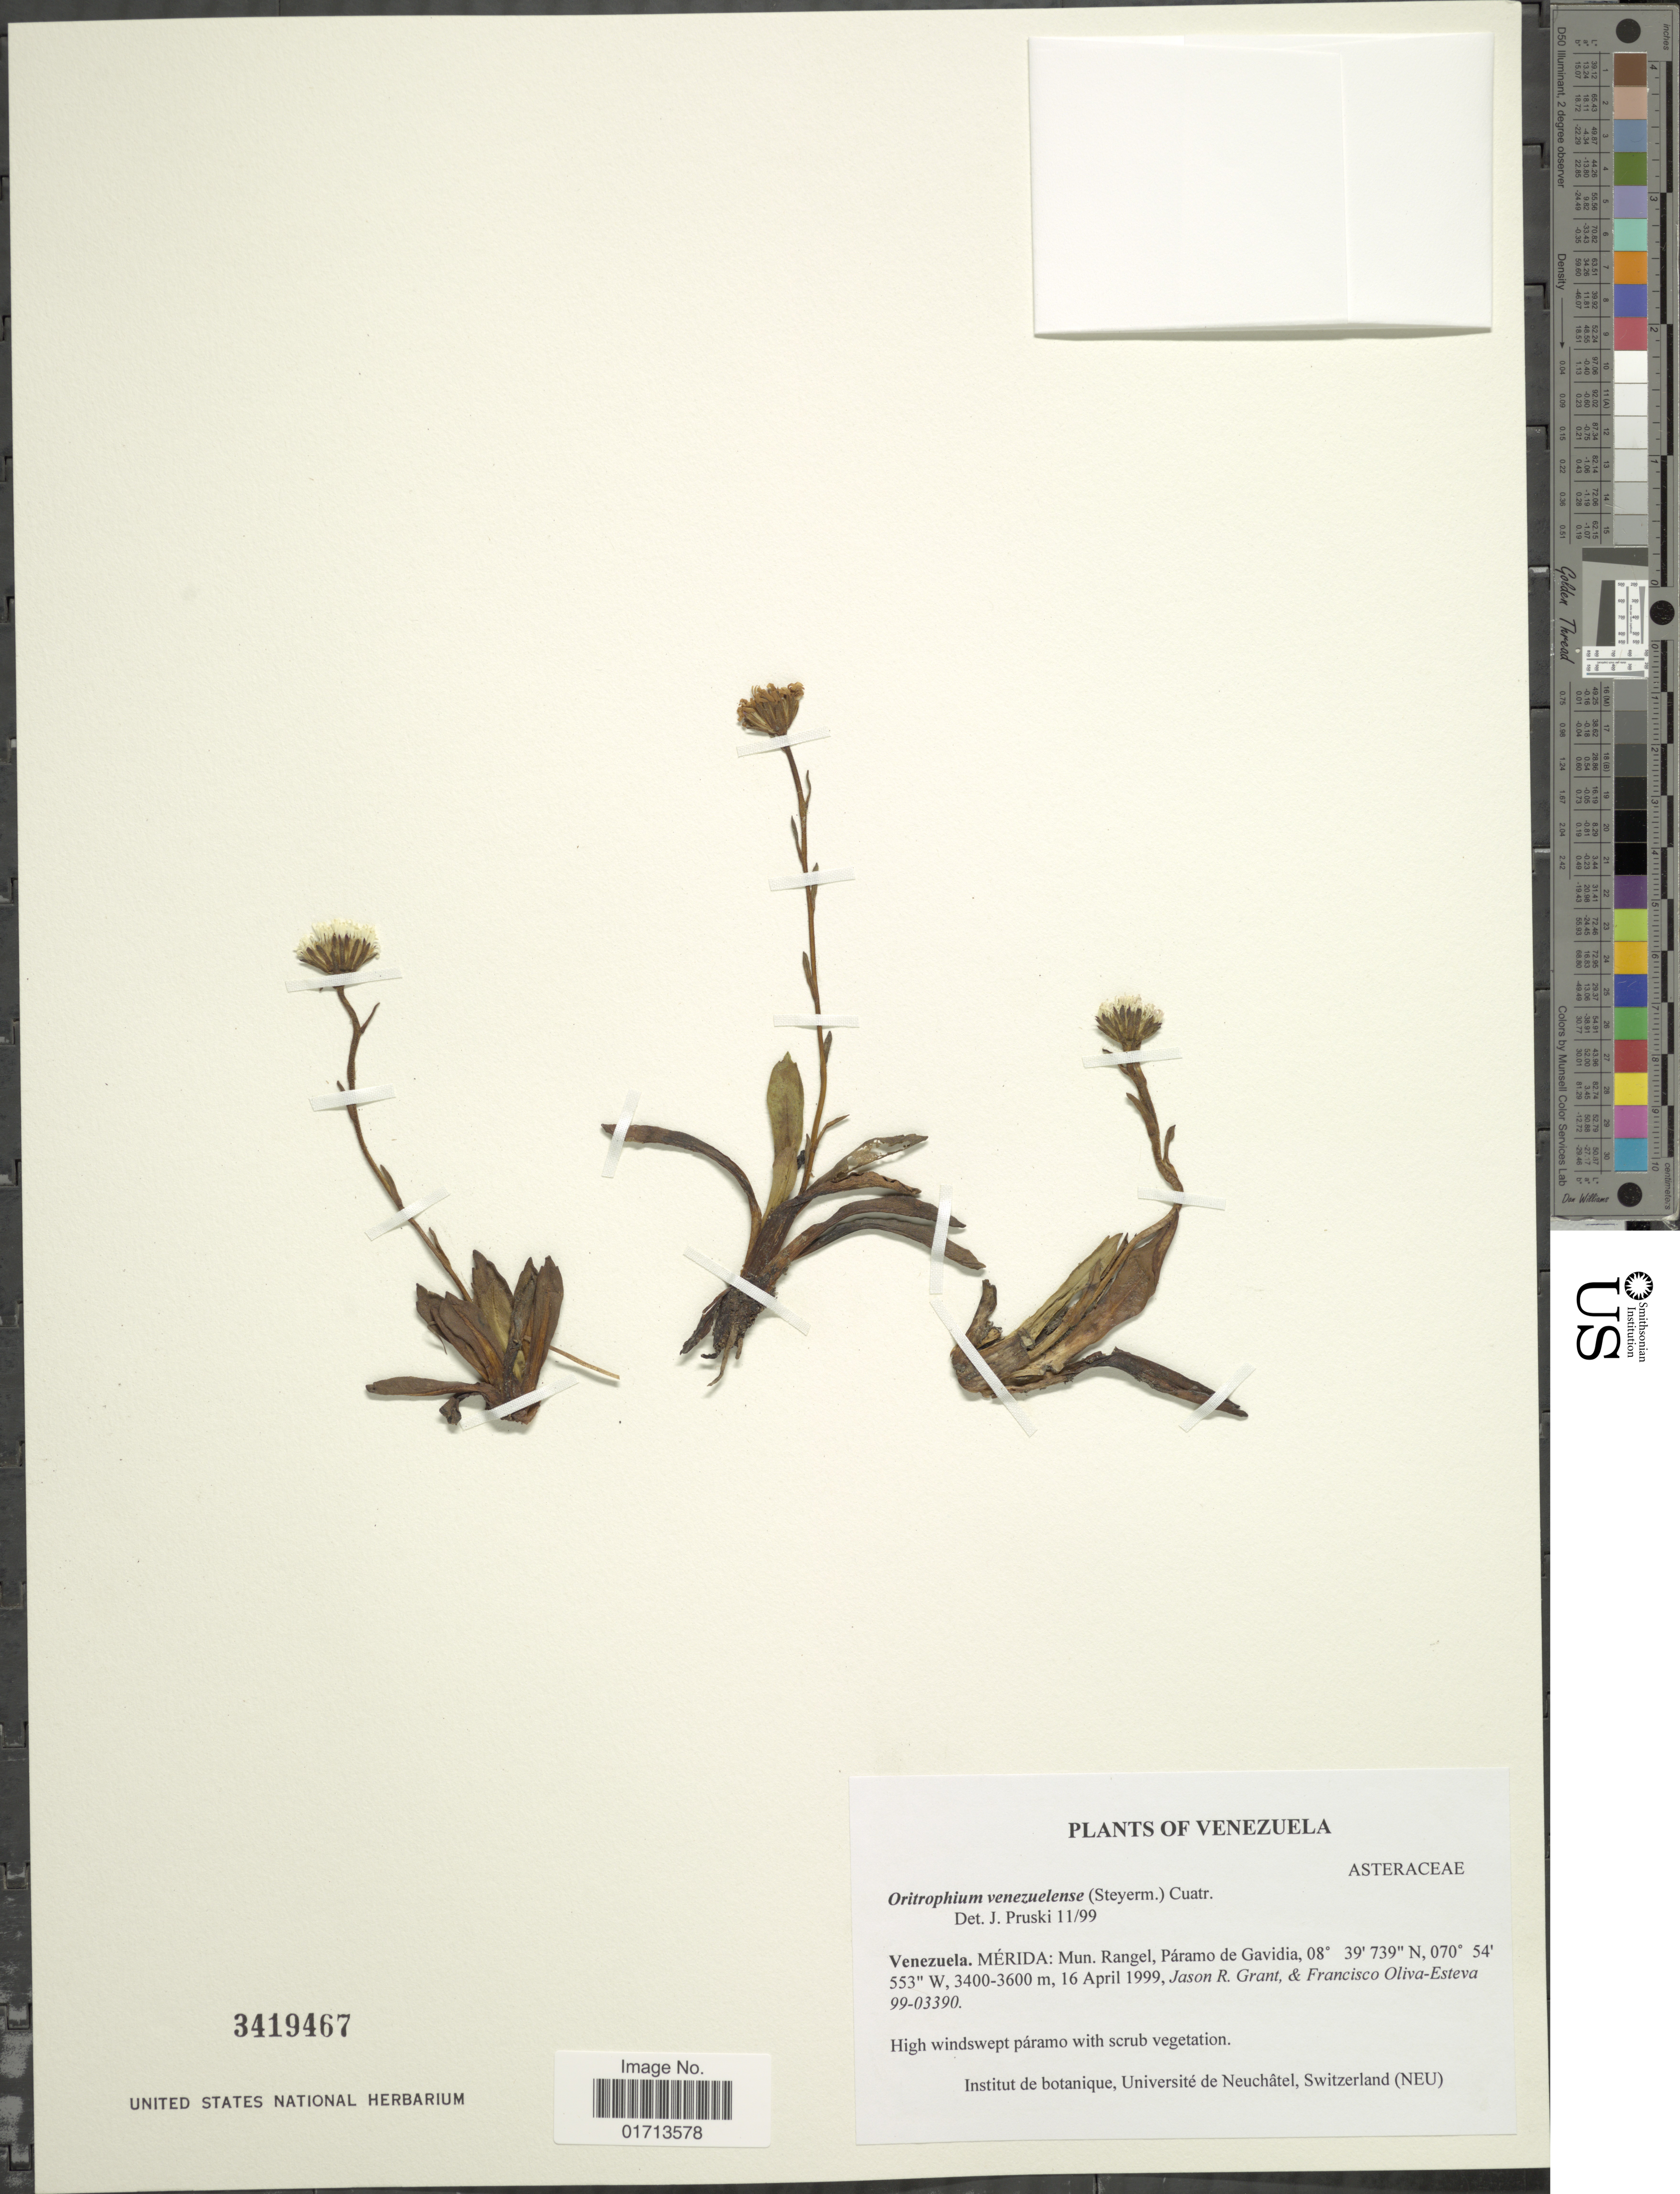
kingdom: Plantae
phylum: Tracheophyta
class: Magnoliopsida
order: Asterales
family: Asteraceae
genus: Oritrophium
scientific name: Oritrophium venezuelense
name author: (Steyerm.) Cuatrec.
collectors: J. R. Grant & F. Oliva-Esteva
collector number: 99-03390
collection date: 1999-04-16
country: Venezuela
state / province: Mérida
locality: Mun. Rangel, Paramo de Gavidia.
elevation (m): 3400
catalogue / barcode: US 3419467